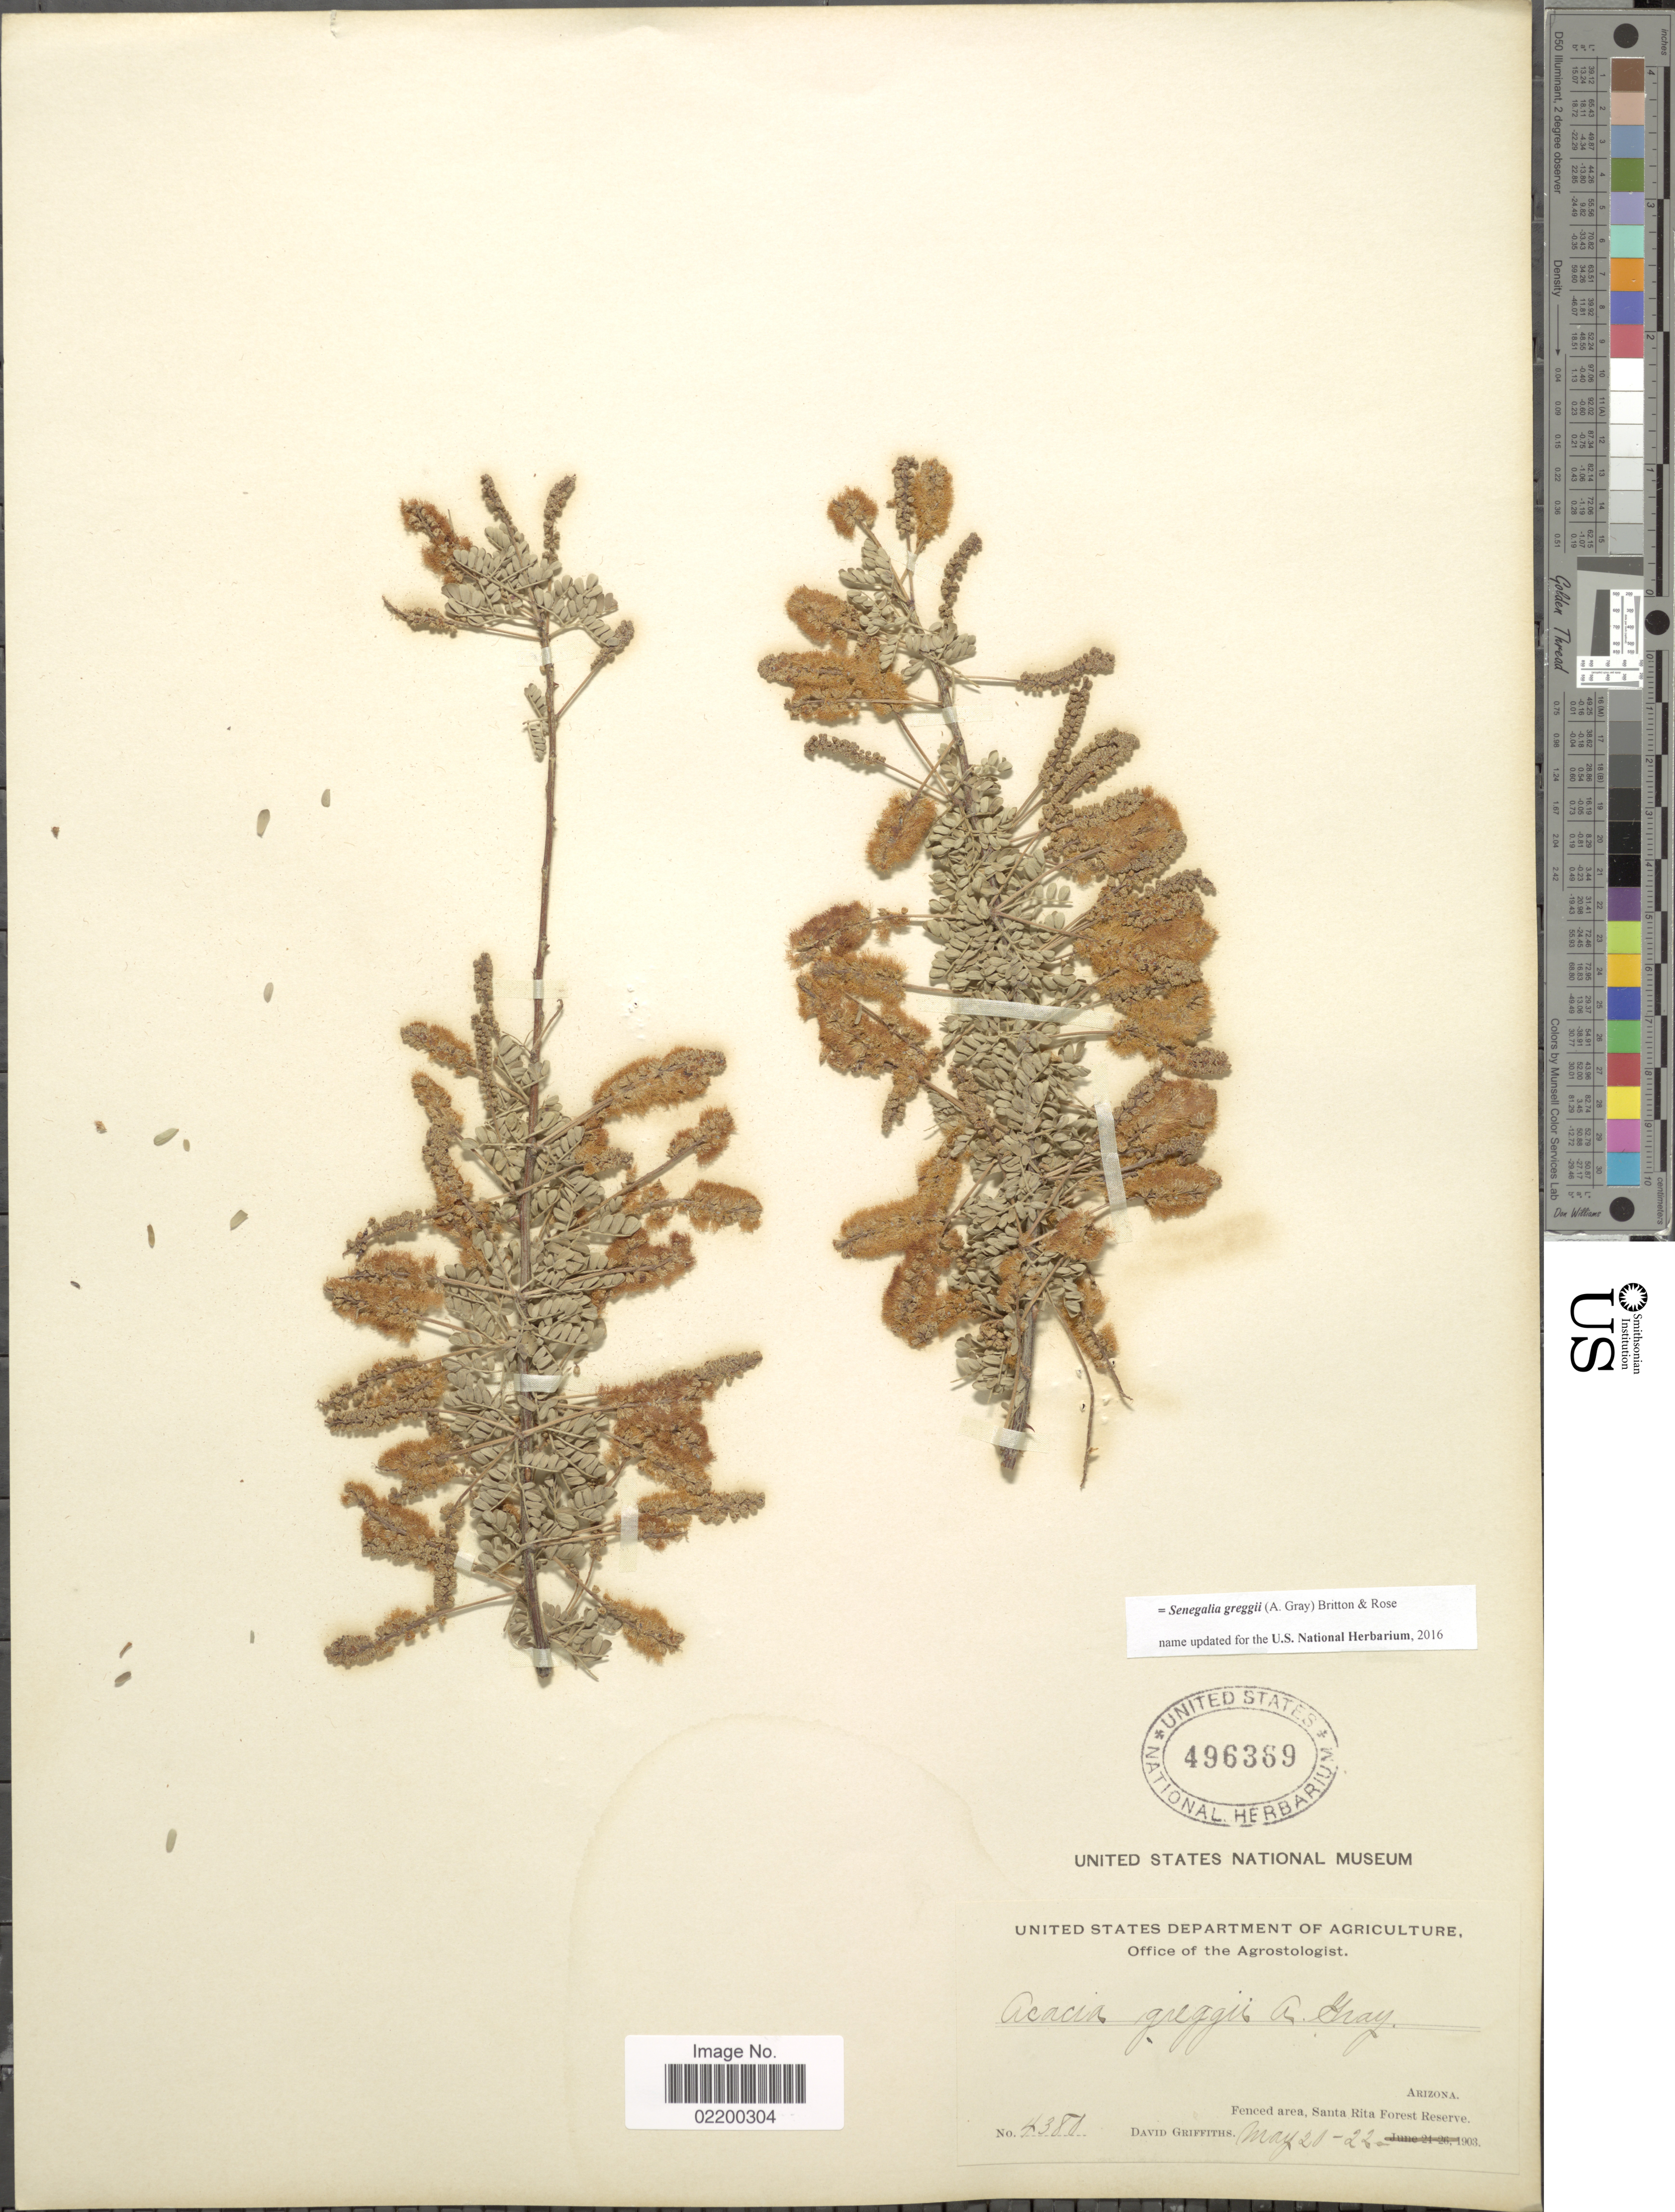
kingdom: Plantae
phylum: Tracheophyta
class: Magnoliopsida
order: Fabales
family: Fabaceae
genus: Senegalia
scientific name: Senegalia greggii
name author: (A. Gray) Britton & Rose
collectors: D. Griffiths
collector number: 4380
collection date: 1903-05-20/1903-05-22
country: United States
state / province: Arizona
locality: Fenced area, Santa Rita Forest Reserve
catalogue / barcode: US 496369